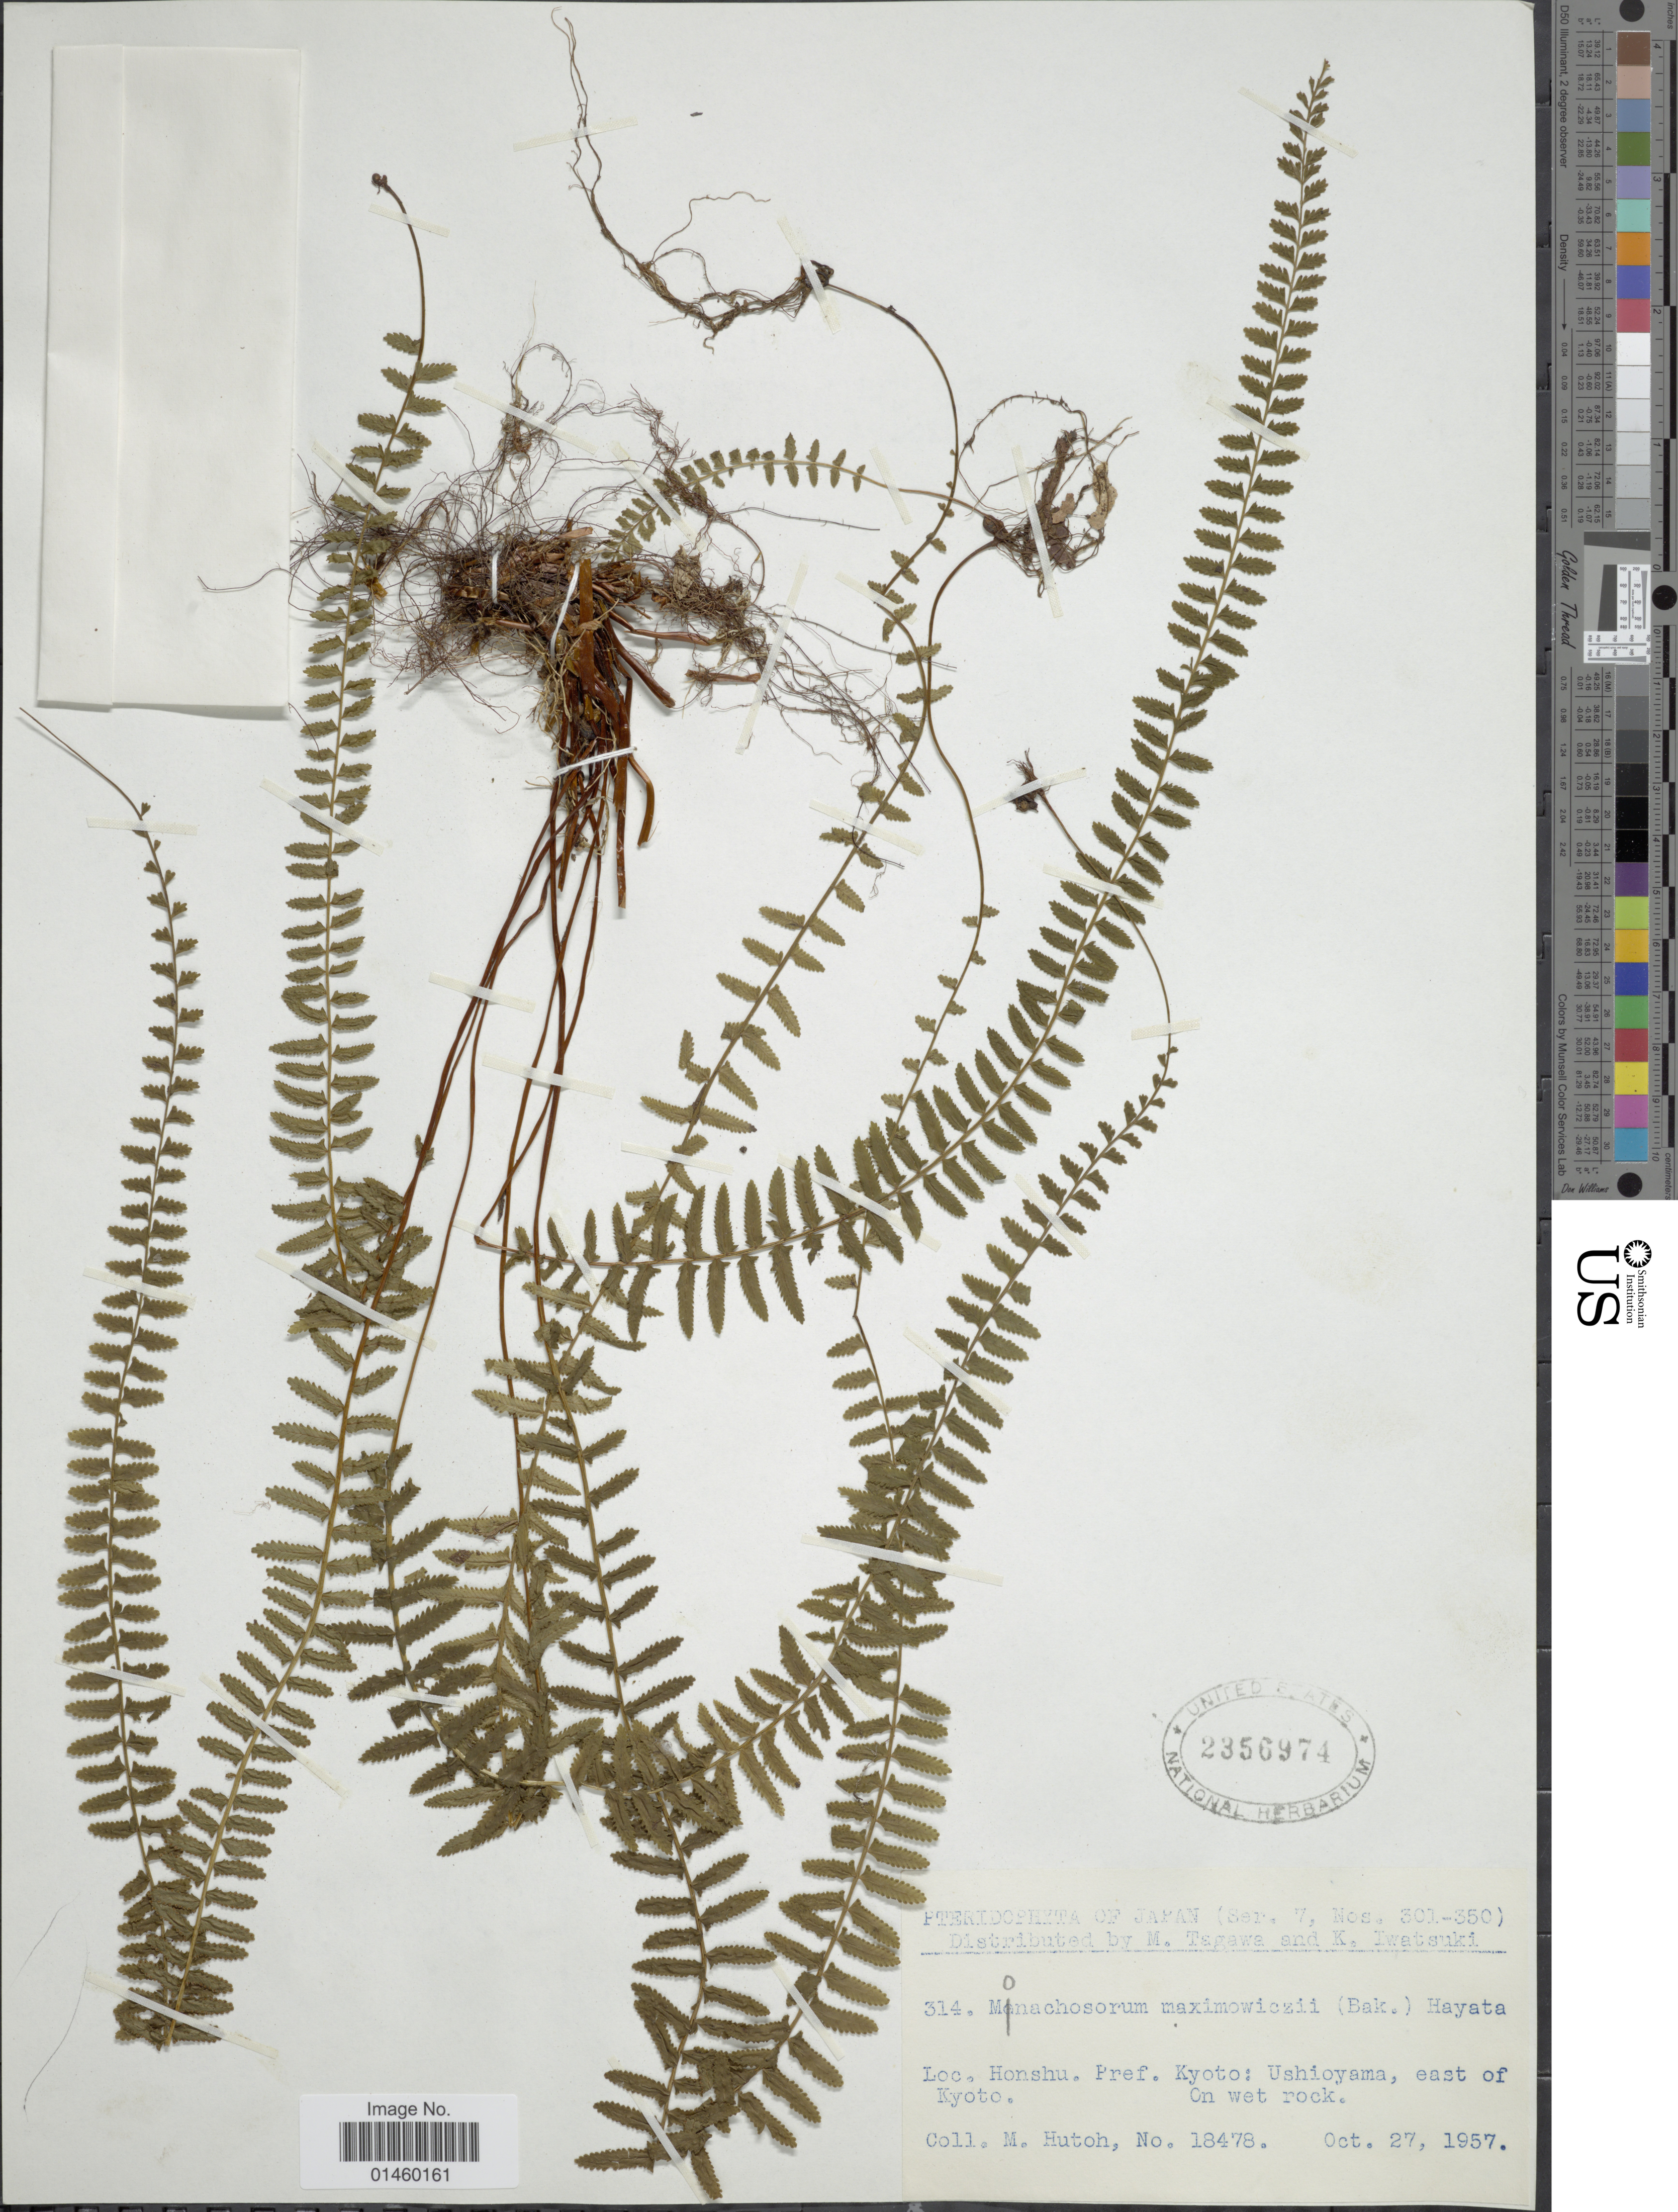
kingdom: Plantae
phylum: Tracheophyta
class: Polypodiopsida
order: Polypodiales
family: Dennstaedtiaceae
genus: Monachosorum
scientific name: Monachosorum maximowiczii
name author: (Baker) Hayata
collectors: M. Hutoh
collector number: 18478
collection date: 1957-10-27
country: Japan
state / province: Kyoto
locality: Honshu. Pref. Kyoto: Ushioyama, east of Kyoto.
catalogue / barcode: US 2356974